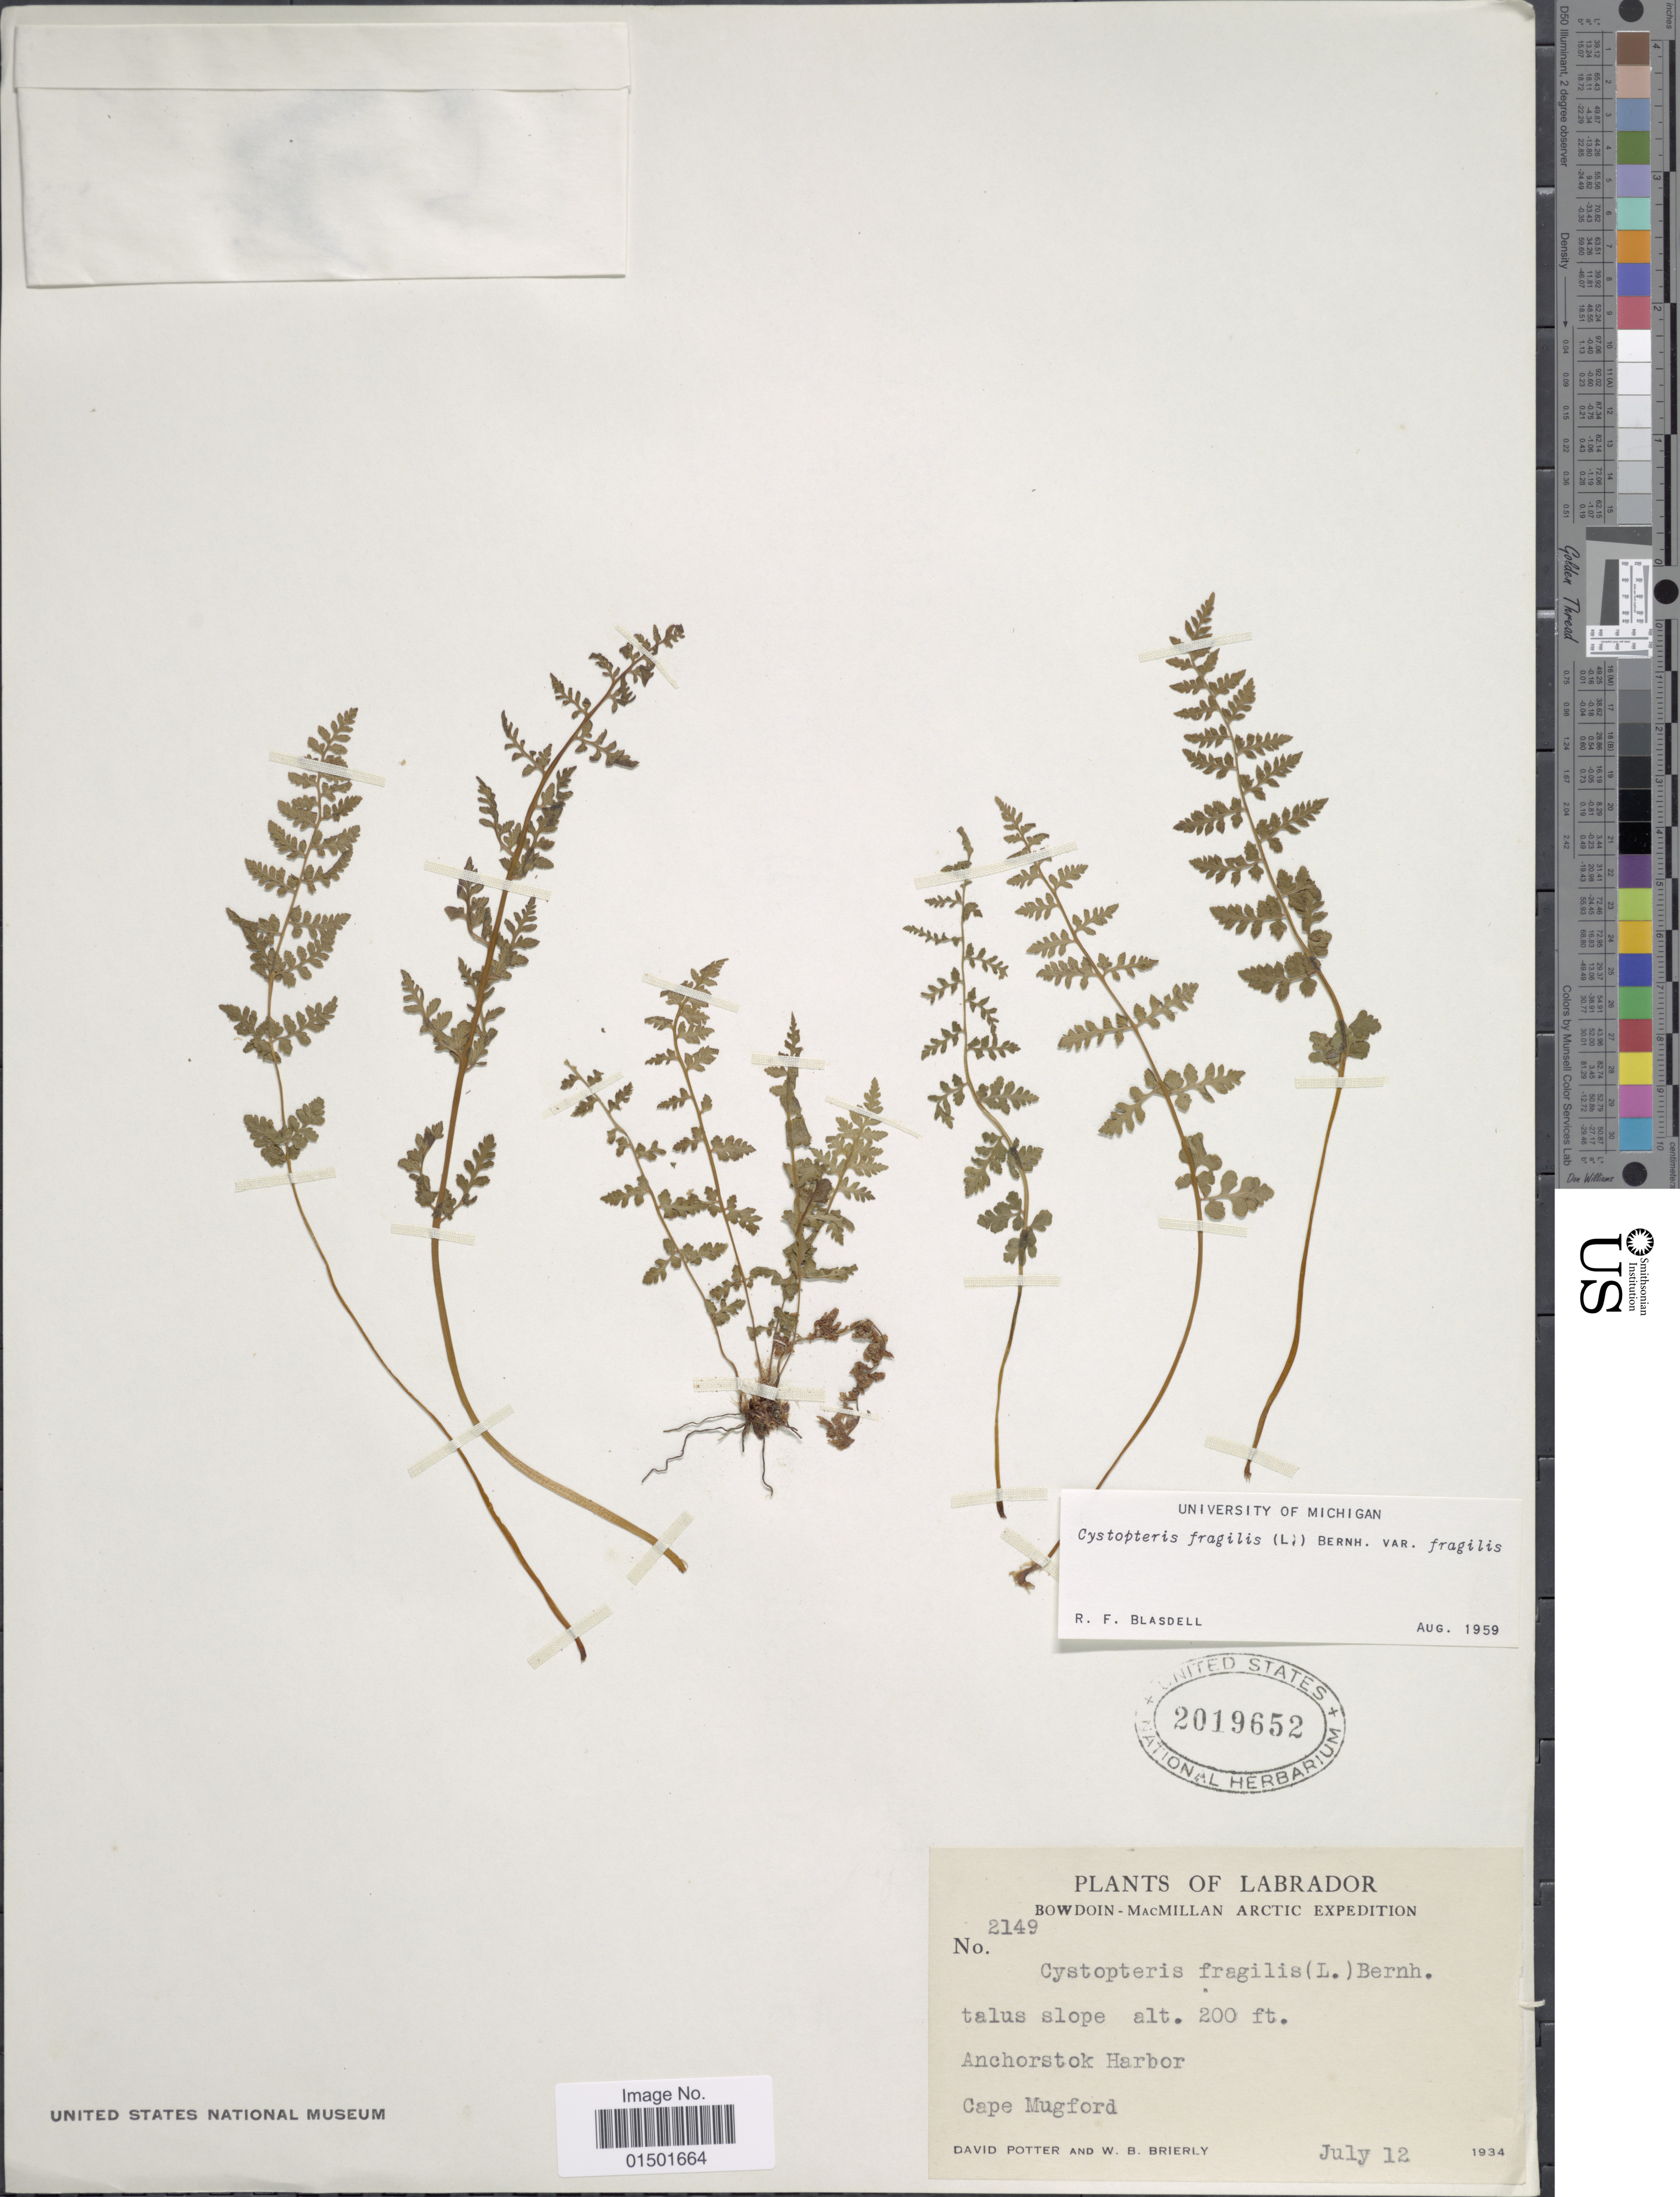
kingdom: Plantae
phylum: Tracheophyta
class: Polypodiopsida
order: Polypodiales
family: Cystopteridaceae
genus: Cystopteris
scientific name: Cystopteris fragilis var. fragilis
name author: (L.) Bernh.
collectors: D. Potter & W. Brierly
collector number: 2149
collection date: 1934-07-12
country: Canada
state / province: Newfoundland and Labrador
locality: Labrador. Anchorstok Harbor. Cape Mugford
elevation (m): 61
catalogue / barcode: US 2019652